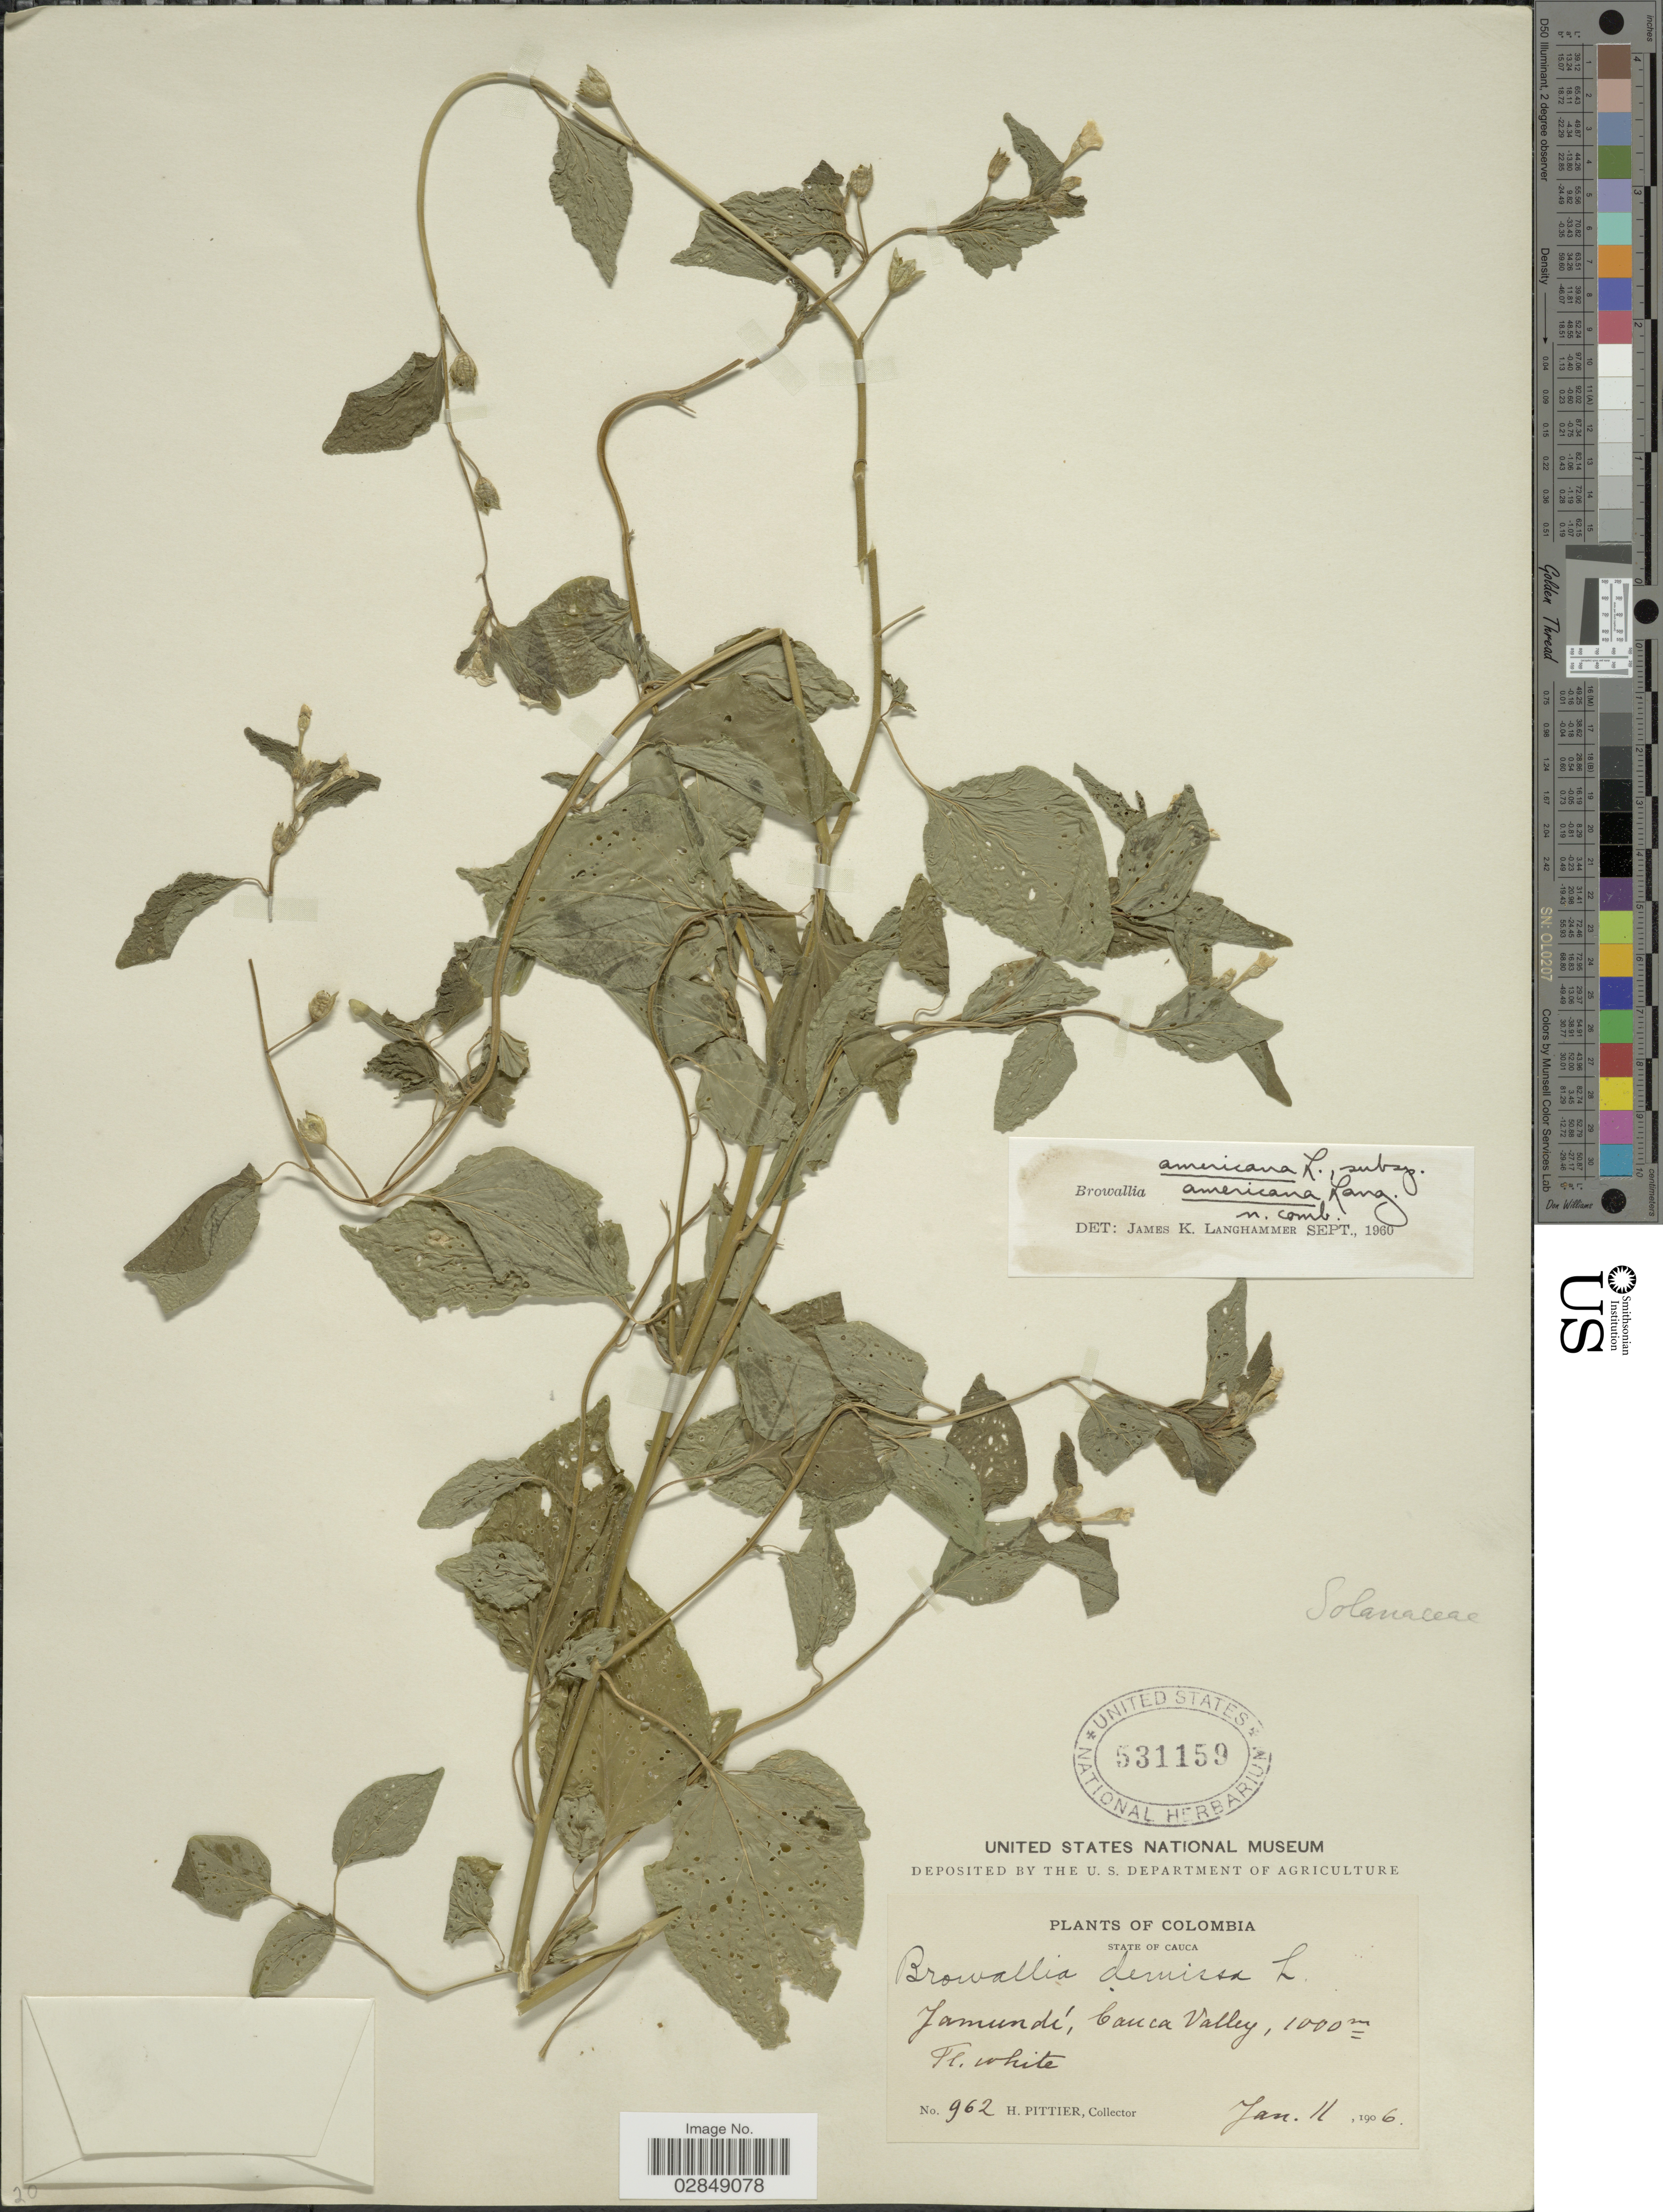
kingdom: Plantae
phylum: Tracheophyta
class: Magnoliopsida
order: Solanales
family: Solanaceae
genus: Browallia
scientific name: Browallia americana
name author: L.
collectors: H. F. Pittier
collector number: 962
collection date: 1906-01-11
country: Colombia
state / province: Cauca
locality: Jamundí, Cauca Valley.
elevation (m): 1000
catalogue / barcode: US 531159